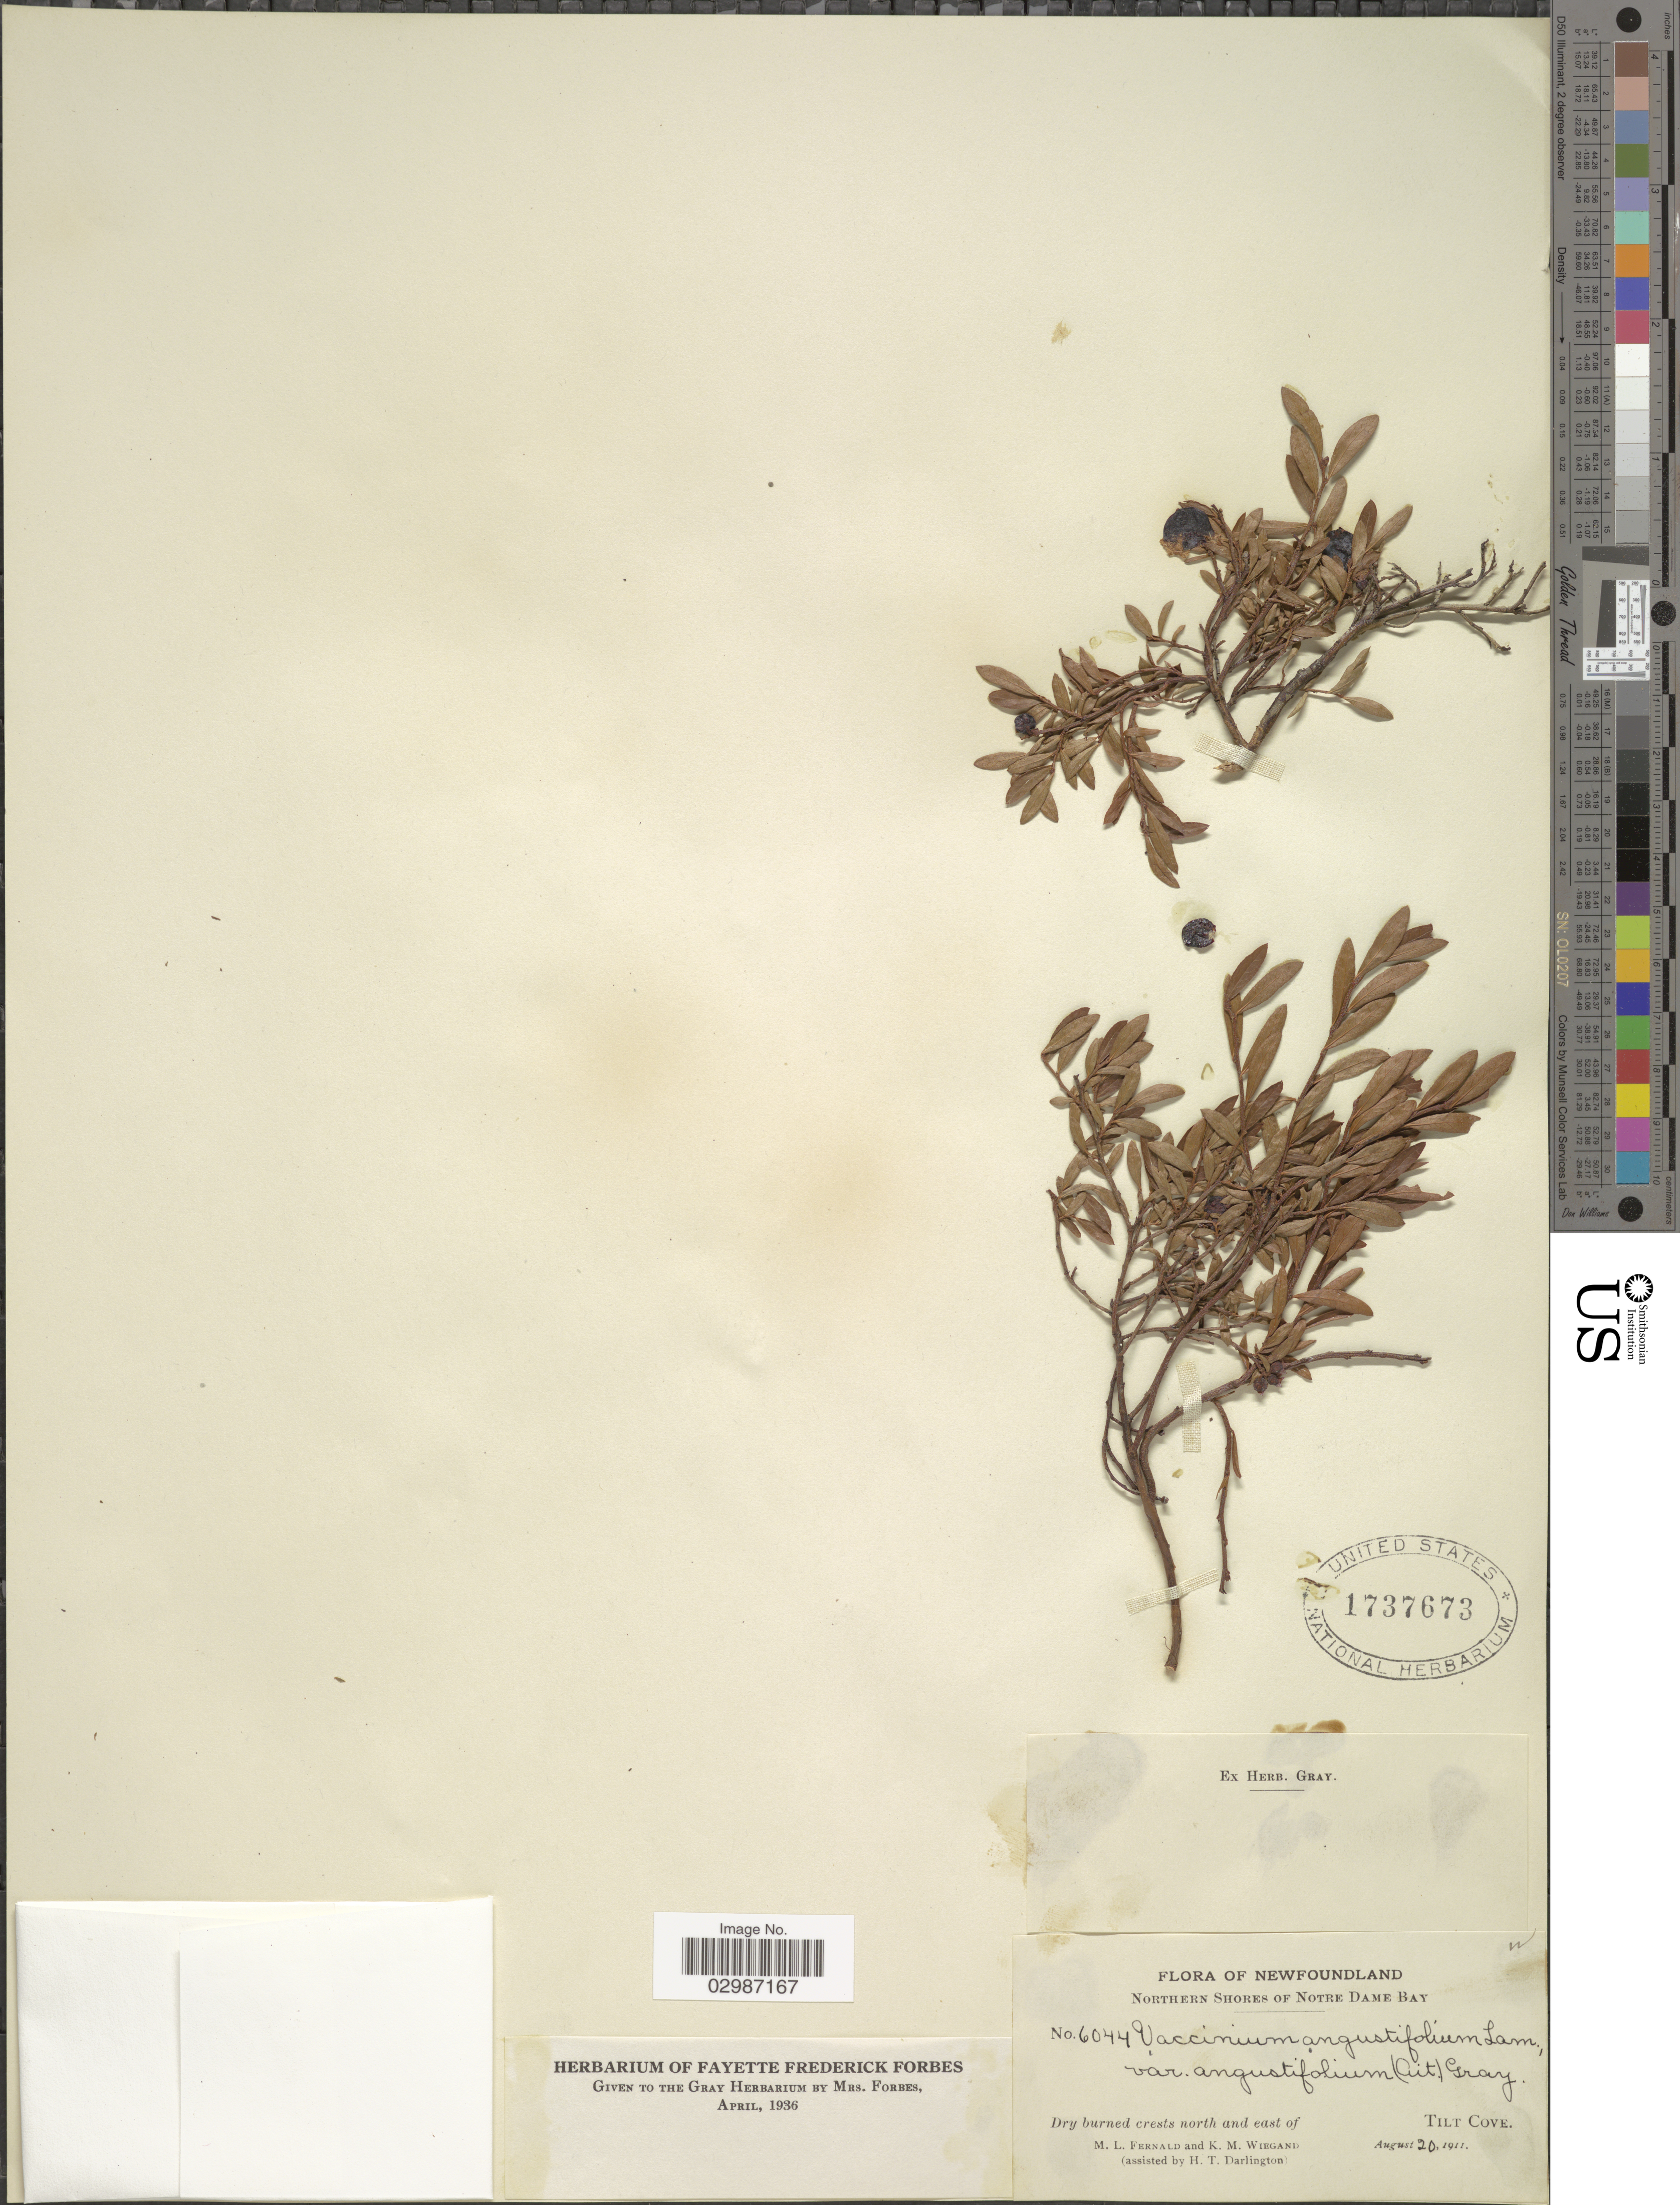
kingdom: Plantae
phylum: Tracheophyta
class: Magnoliopsida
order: Ericales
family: Ericaceae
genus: Vaccinium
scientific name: Vaccinium angustifolium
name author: Aiton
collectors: M. L. Fernald, K. M. Wiegand & H. Darlington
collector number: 6044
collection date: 1911-08-20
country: Canada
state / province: Newfoundland and Labrador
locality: Northern Shores of Norte Dame Bay. Dry burned crests north and east of Tilt Cove.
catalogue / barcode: US 1737673